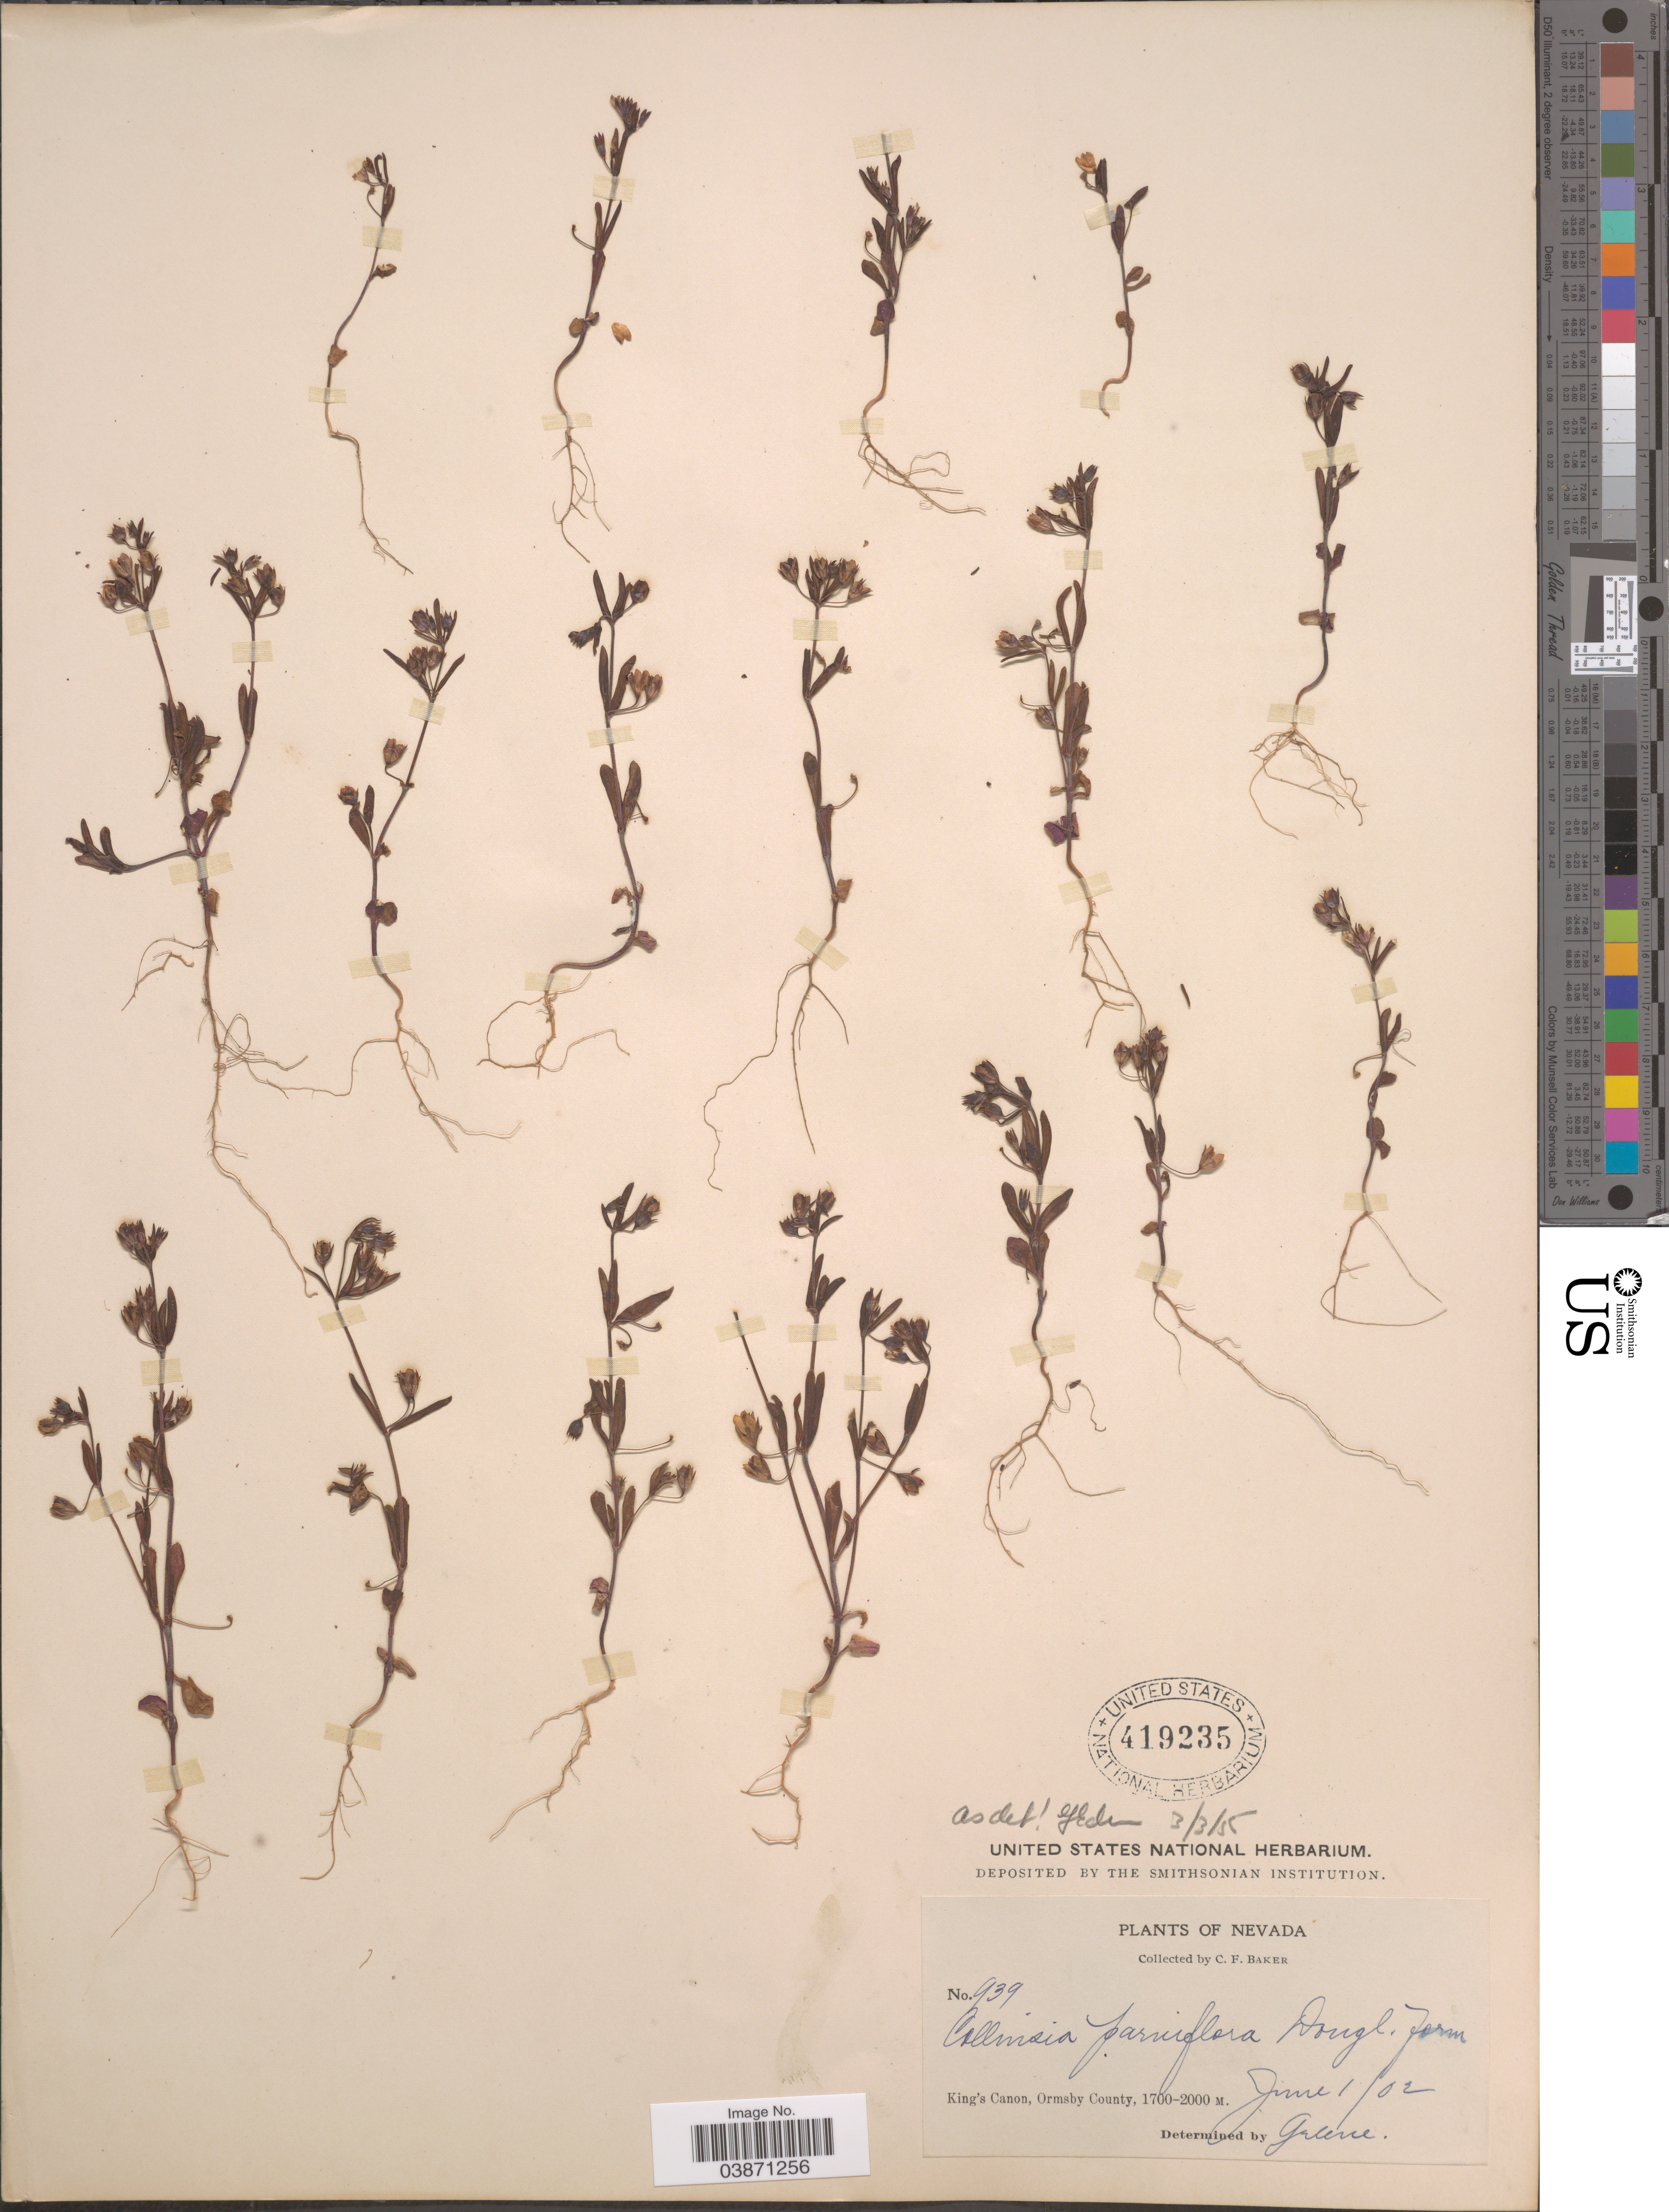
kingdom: Plantae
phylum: Tracheophyta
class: Magnoliopsida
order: Lamiales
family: Plantaginaceae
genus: Collinsia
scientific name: Collinsia parviflora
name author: Douglas ex Lindl.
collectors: C. F. Baker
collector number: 939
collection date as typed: Transcribed d/m/y: 1/6/2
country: United States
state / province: Nevada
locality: King's Canon, Ormsby County.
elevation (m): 1700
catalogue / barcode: US 419235